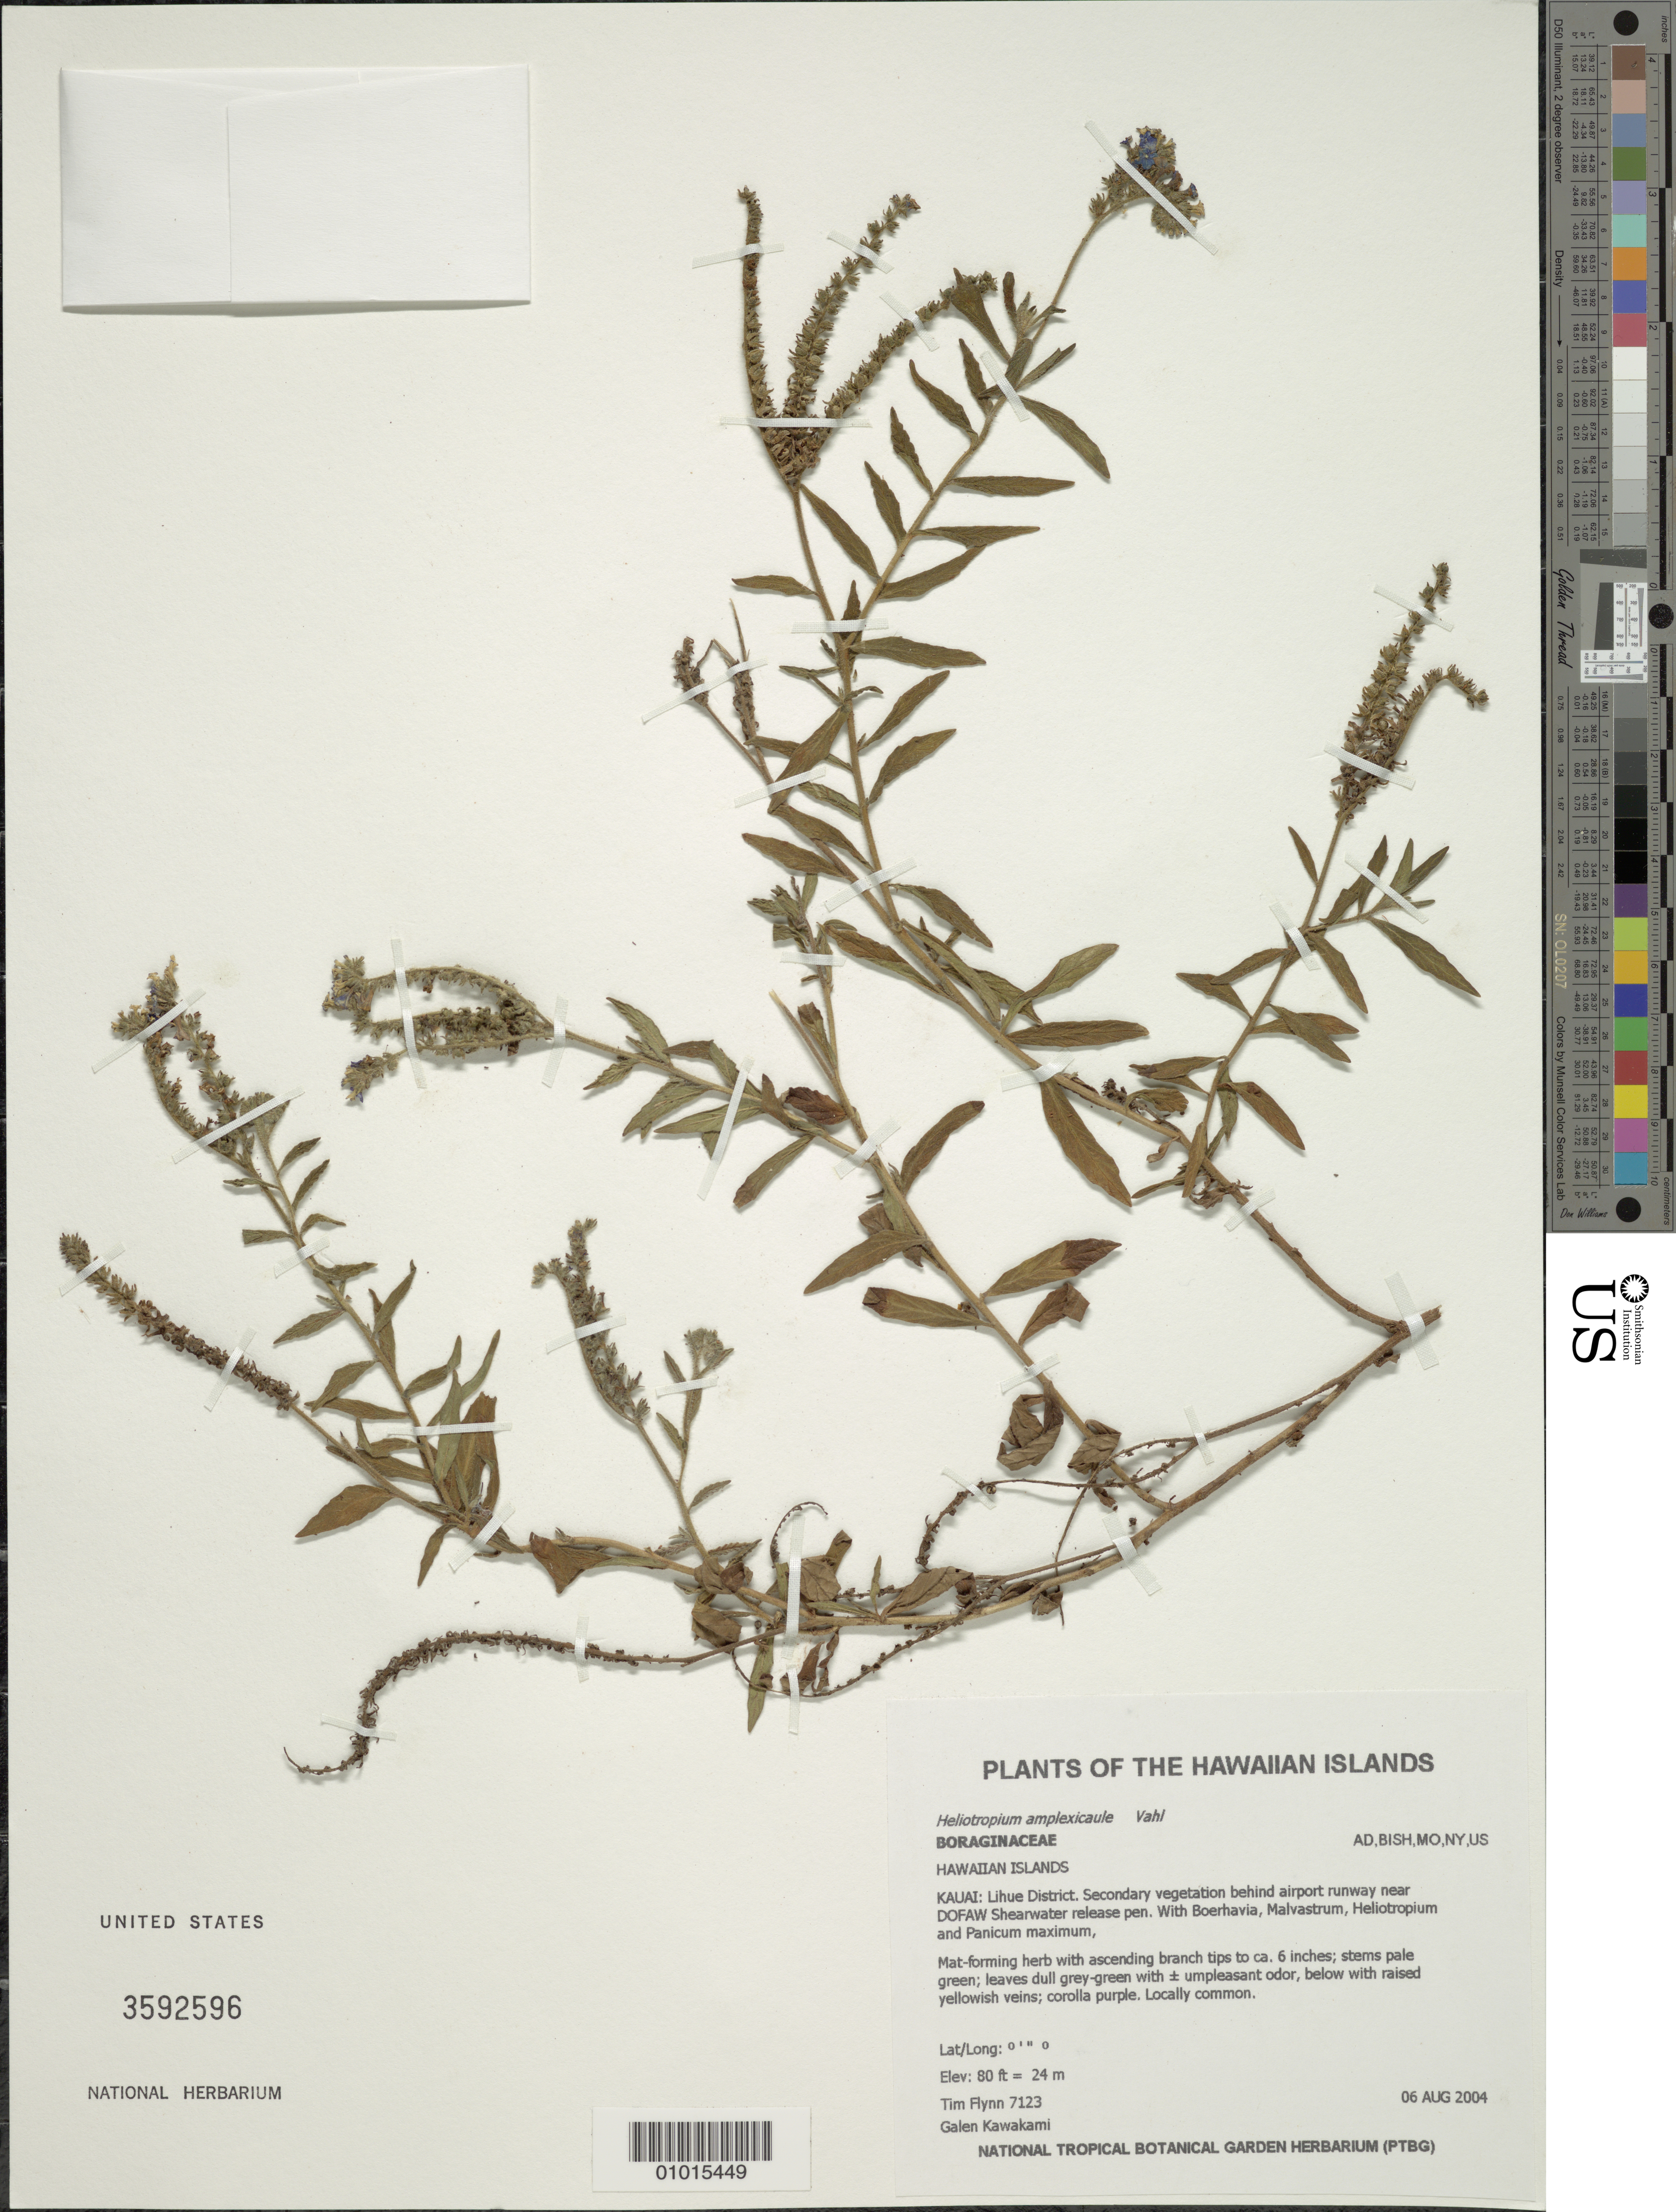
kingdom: Plantae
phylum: Tracheophyta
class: Magnoliopsida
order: Boraginales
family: Heliotropiaceae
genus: Heliotropium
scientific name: Heliotropium amplexicaule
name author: Vahl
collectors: T. W. Flynn & G. Kawakami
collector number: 7123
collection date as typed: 6 Aug 2004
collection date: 2004-08-06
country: United States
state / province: Hawaii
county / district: Kauai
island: Kaua'i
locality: Lihue District.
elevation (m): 24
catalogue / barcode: US 3592596